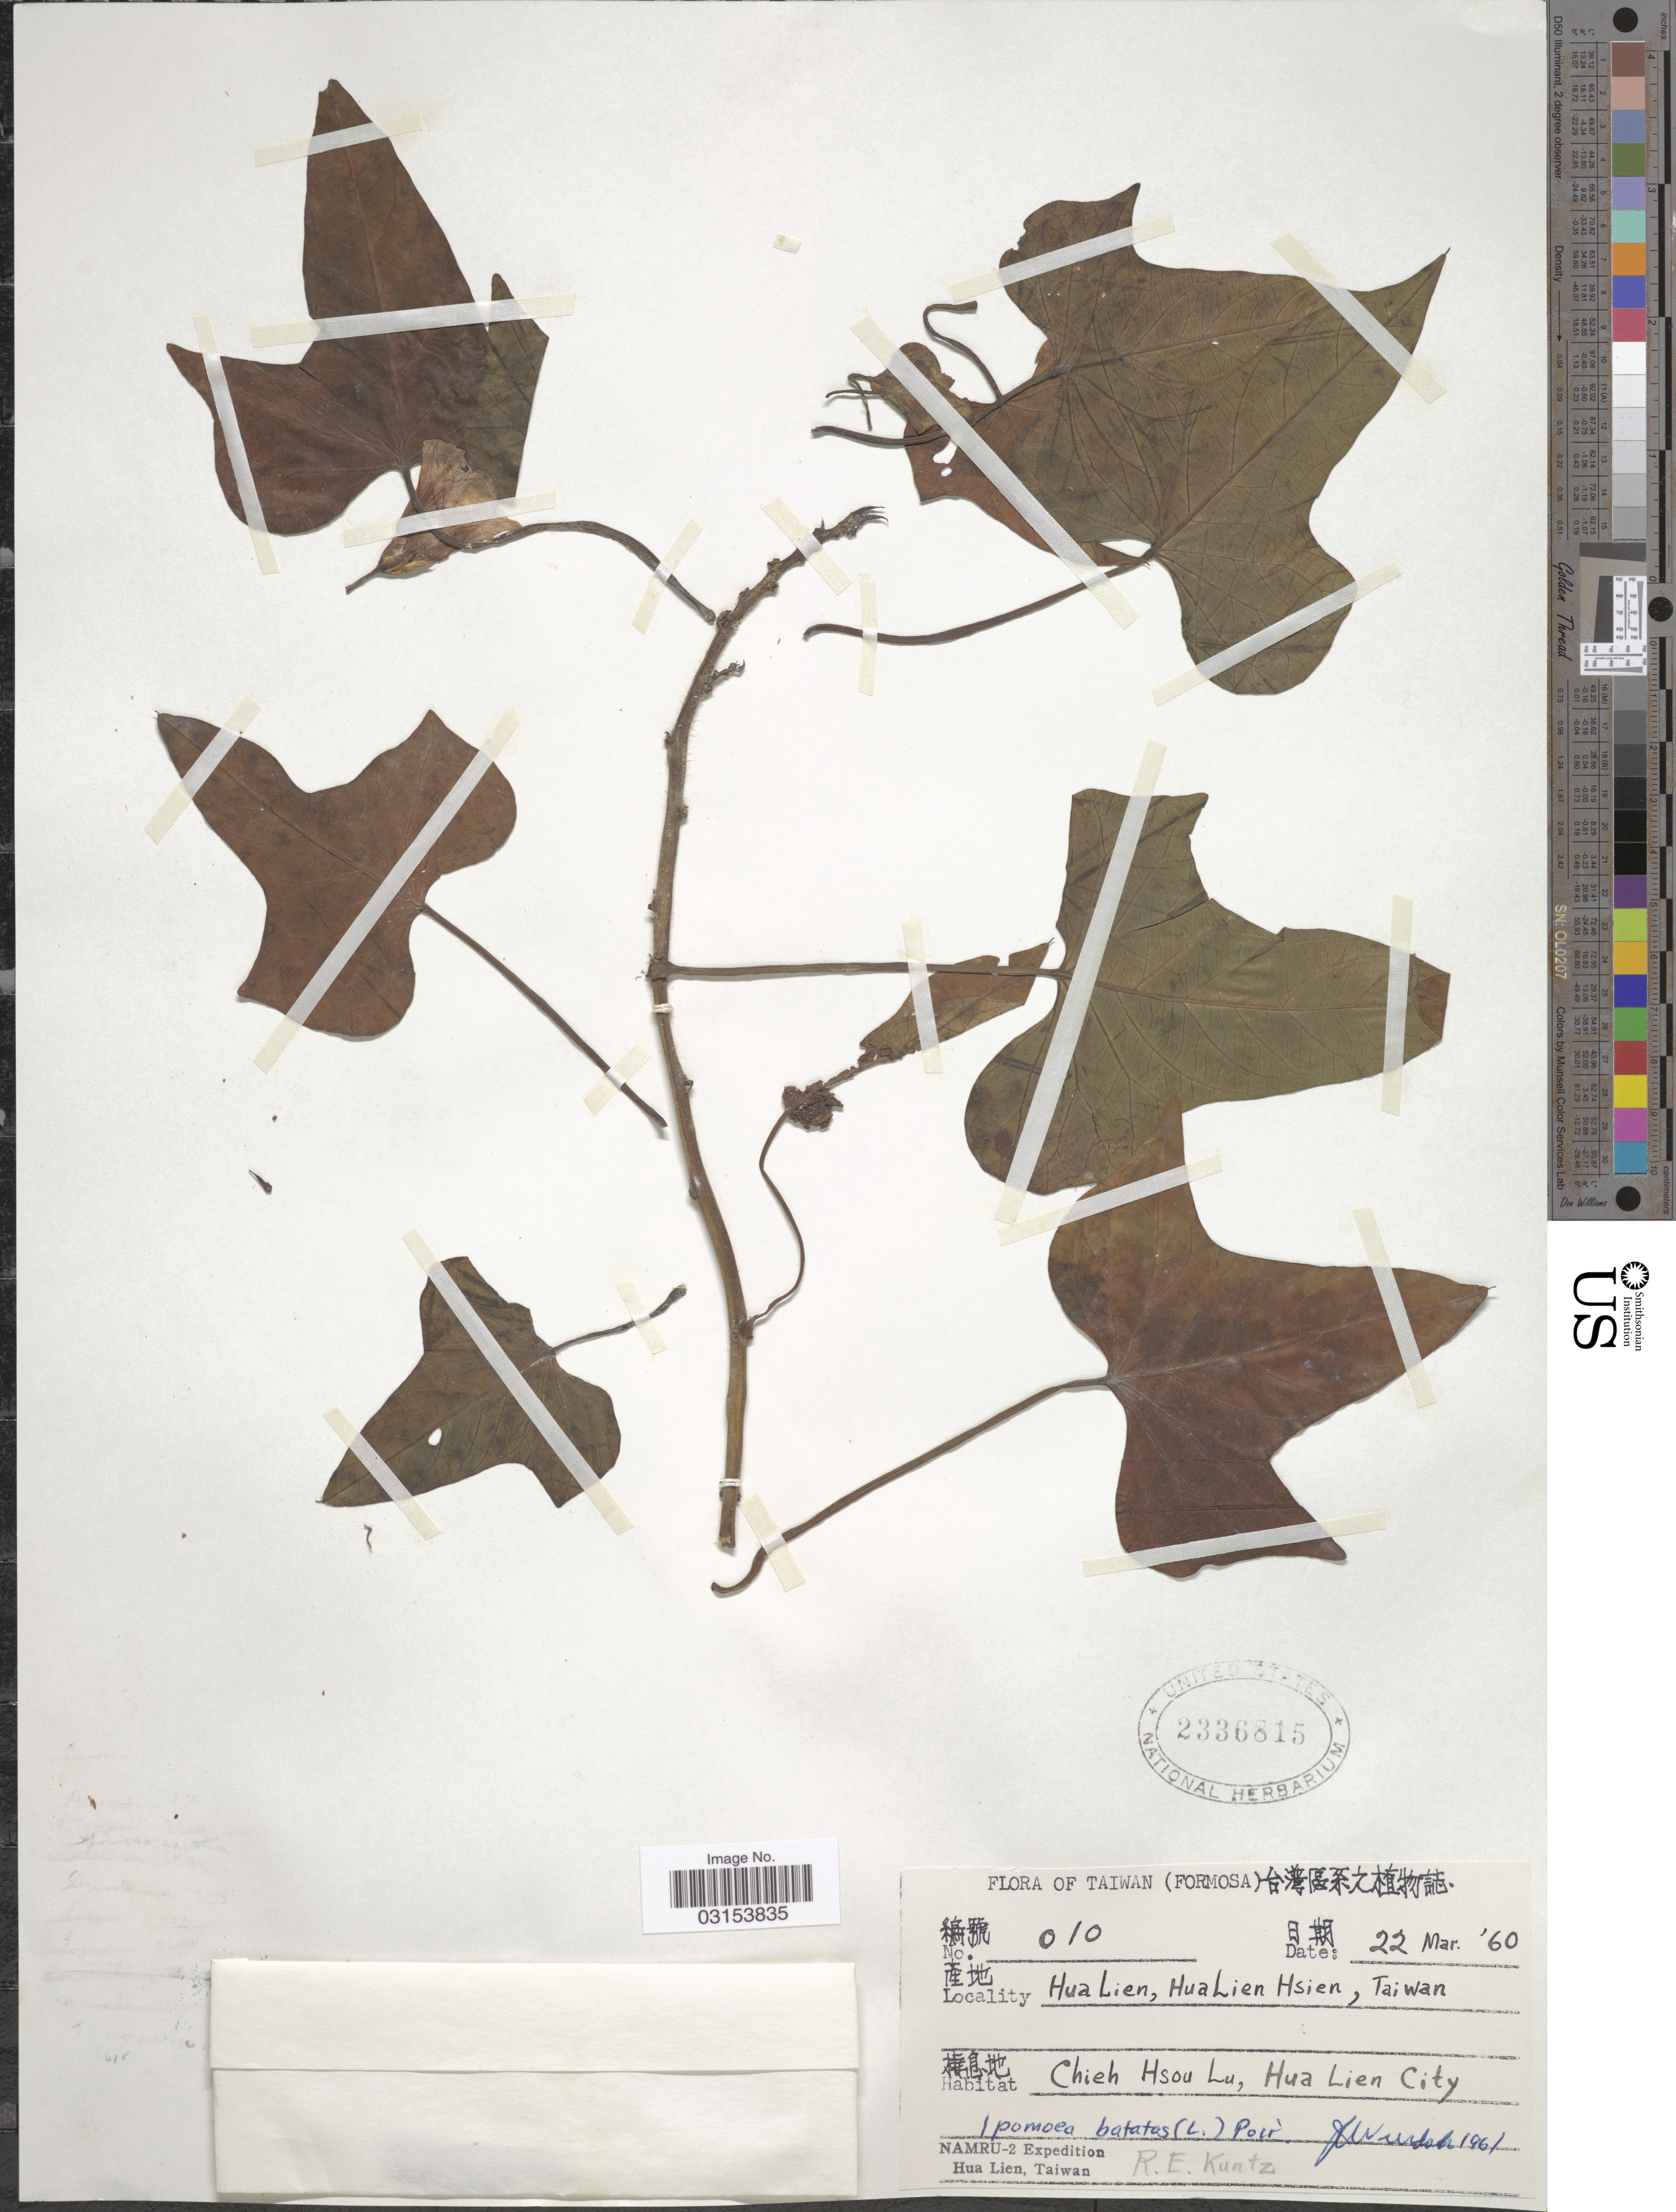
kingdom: Plantae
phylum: Tracheophyta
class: Magnoliopsida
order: Solanales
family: Convolvulaceae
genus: Ipomoea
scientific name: Ipomoea batatas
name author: (L.) Lam.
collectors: R. E. Kuntz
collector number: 010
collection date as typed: Transcribed d/m/y: 22/3/60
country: Taiwan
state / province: Hualien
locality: Formosa. Chieh Hsou Lu, Hua Lien City.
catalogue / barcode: US 2336815